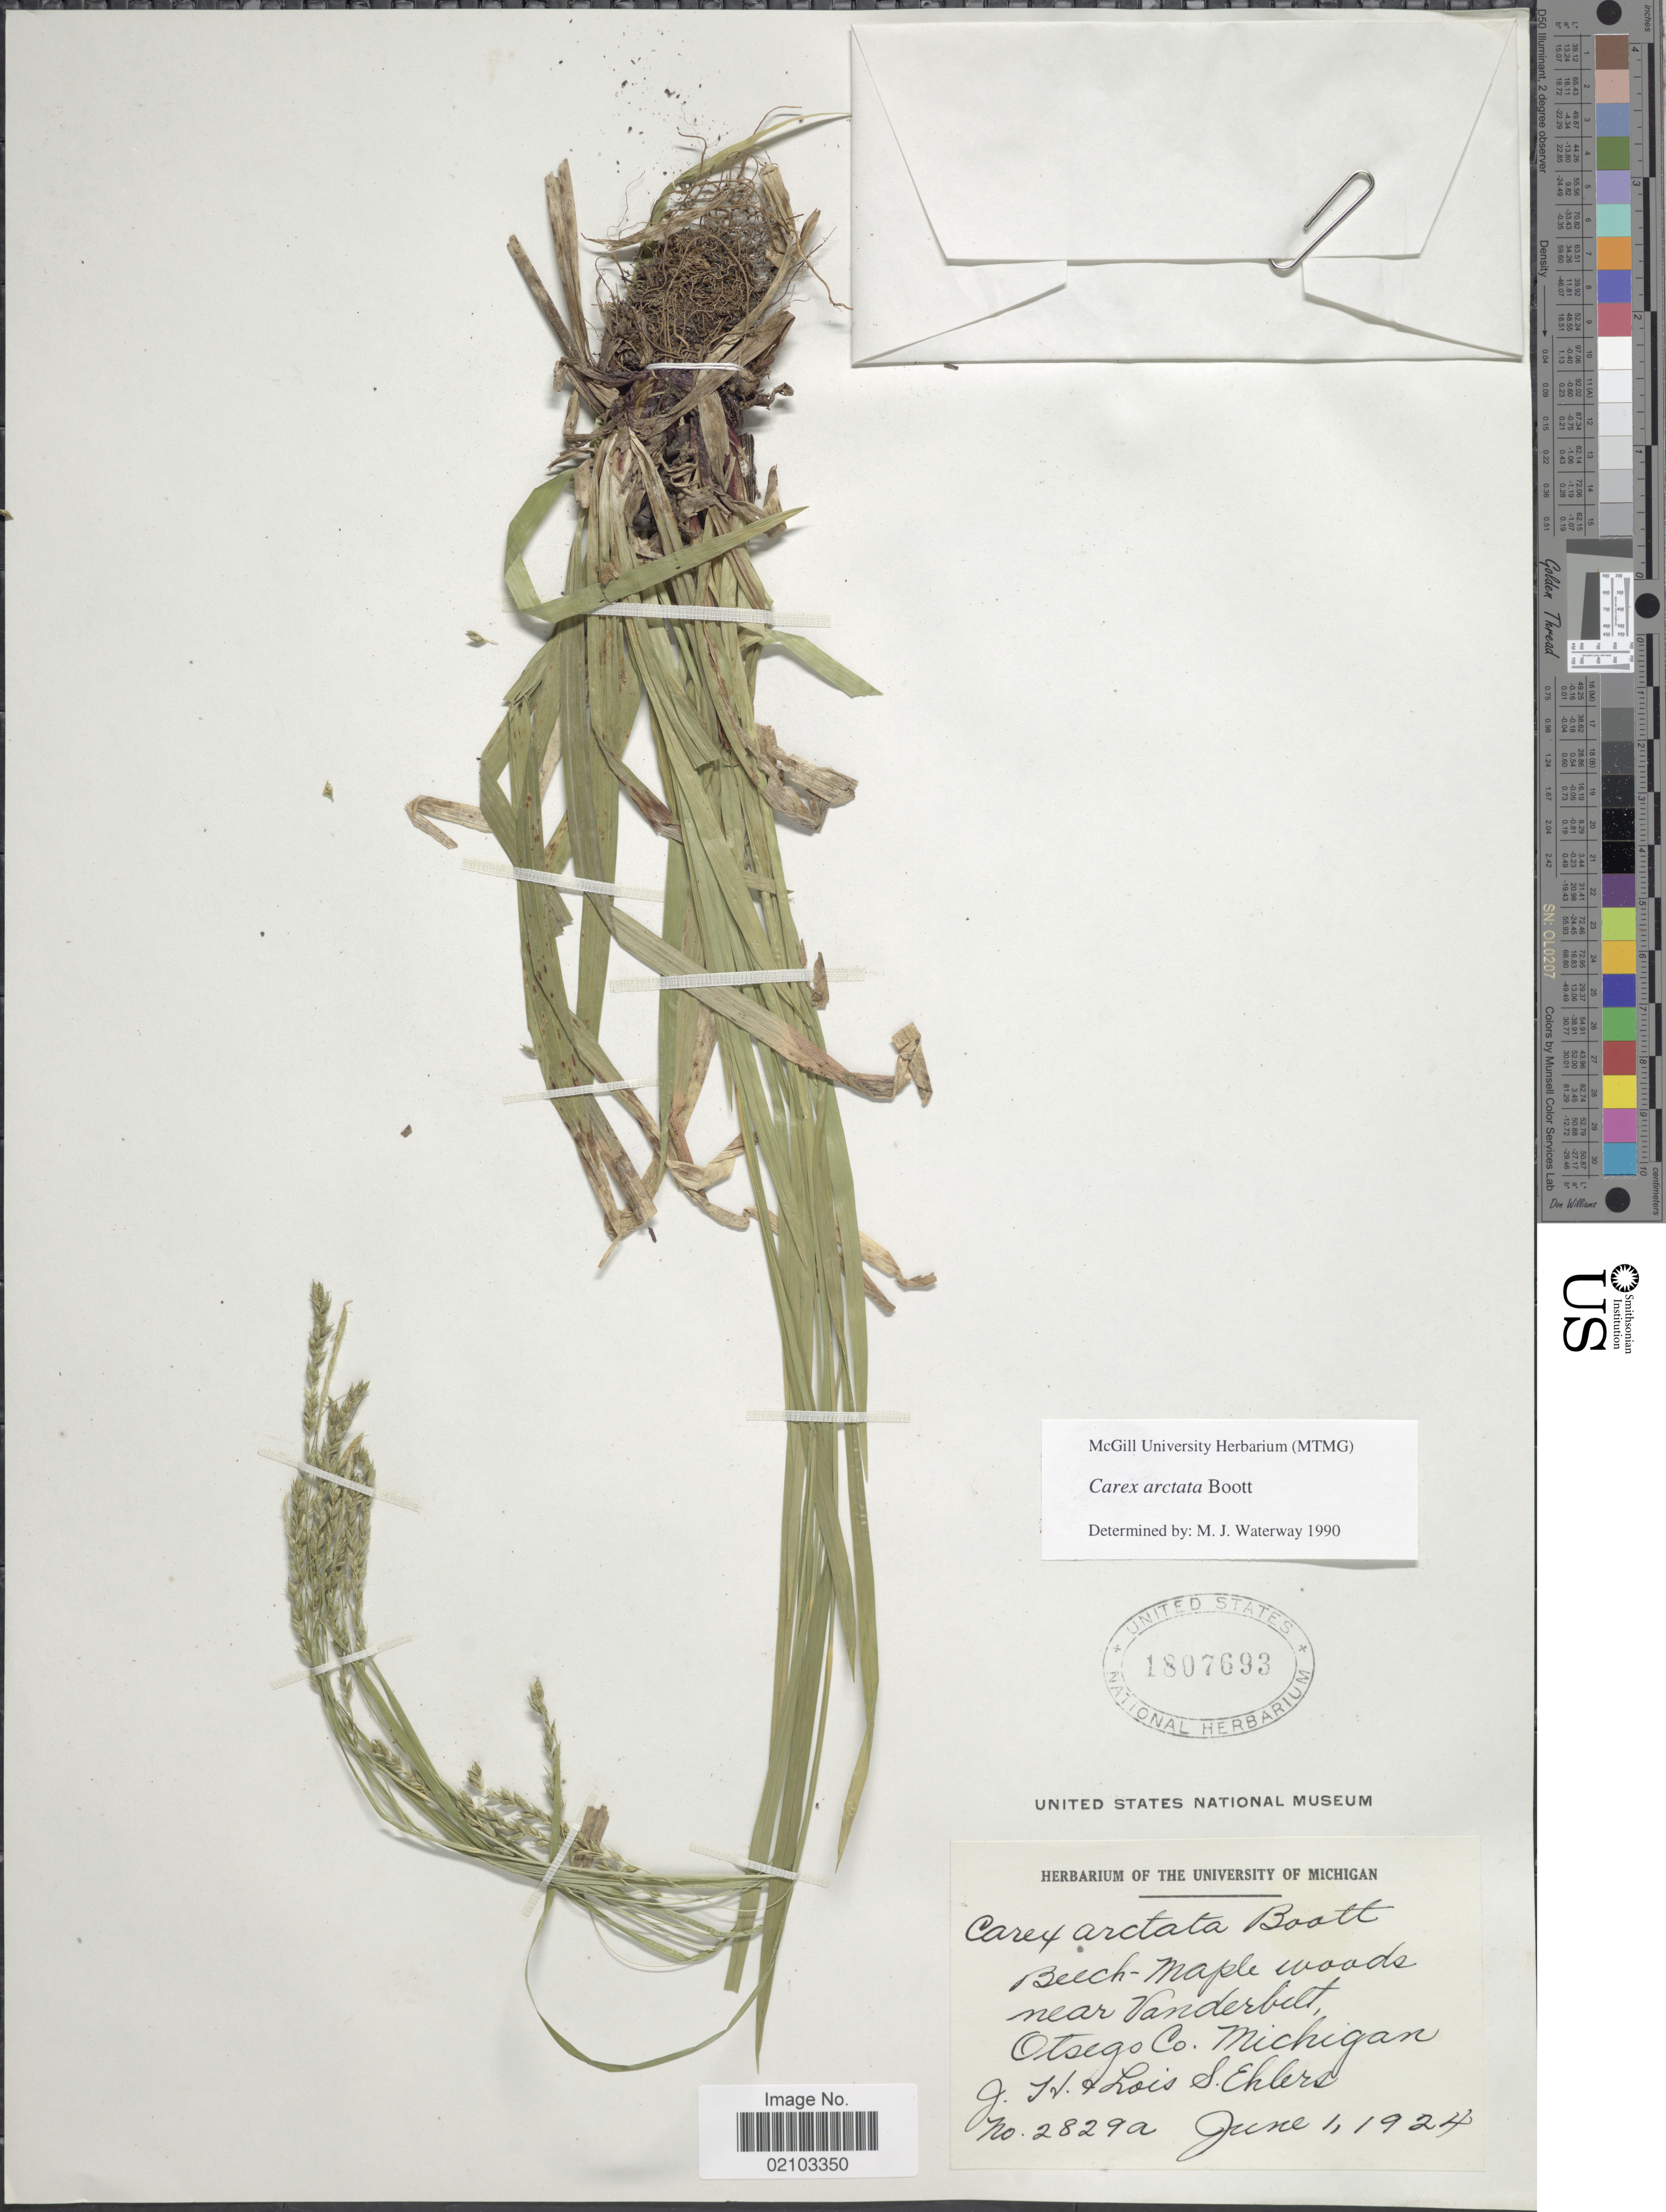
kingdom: Plantae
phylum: Tracheophyta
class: Liliopsida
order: Poales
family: Cyperaceae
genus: Carex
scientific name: Carex arctata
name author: Boott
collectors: J. H. Ehlers & L. Ehlers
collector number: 2829a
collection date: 1924-06-01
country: United States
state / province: Michigan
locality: Beach-Maple woods near Vanderbelt, Otsego Co.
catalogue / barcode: US 1807693